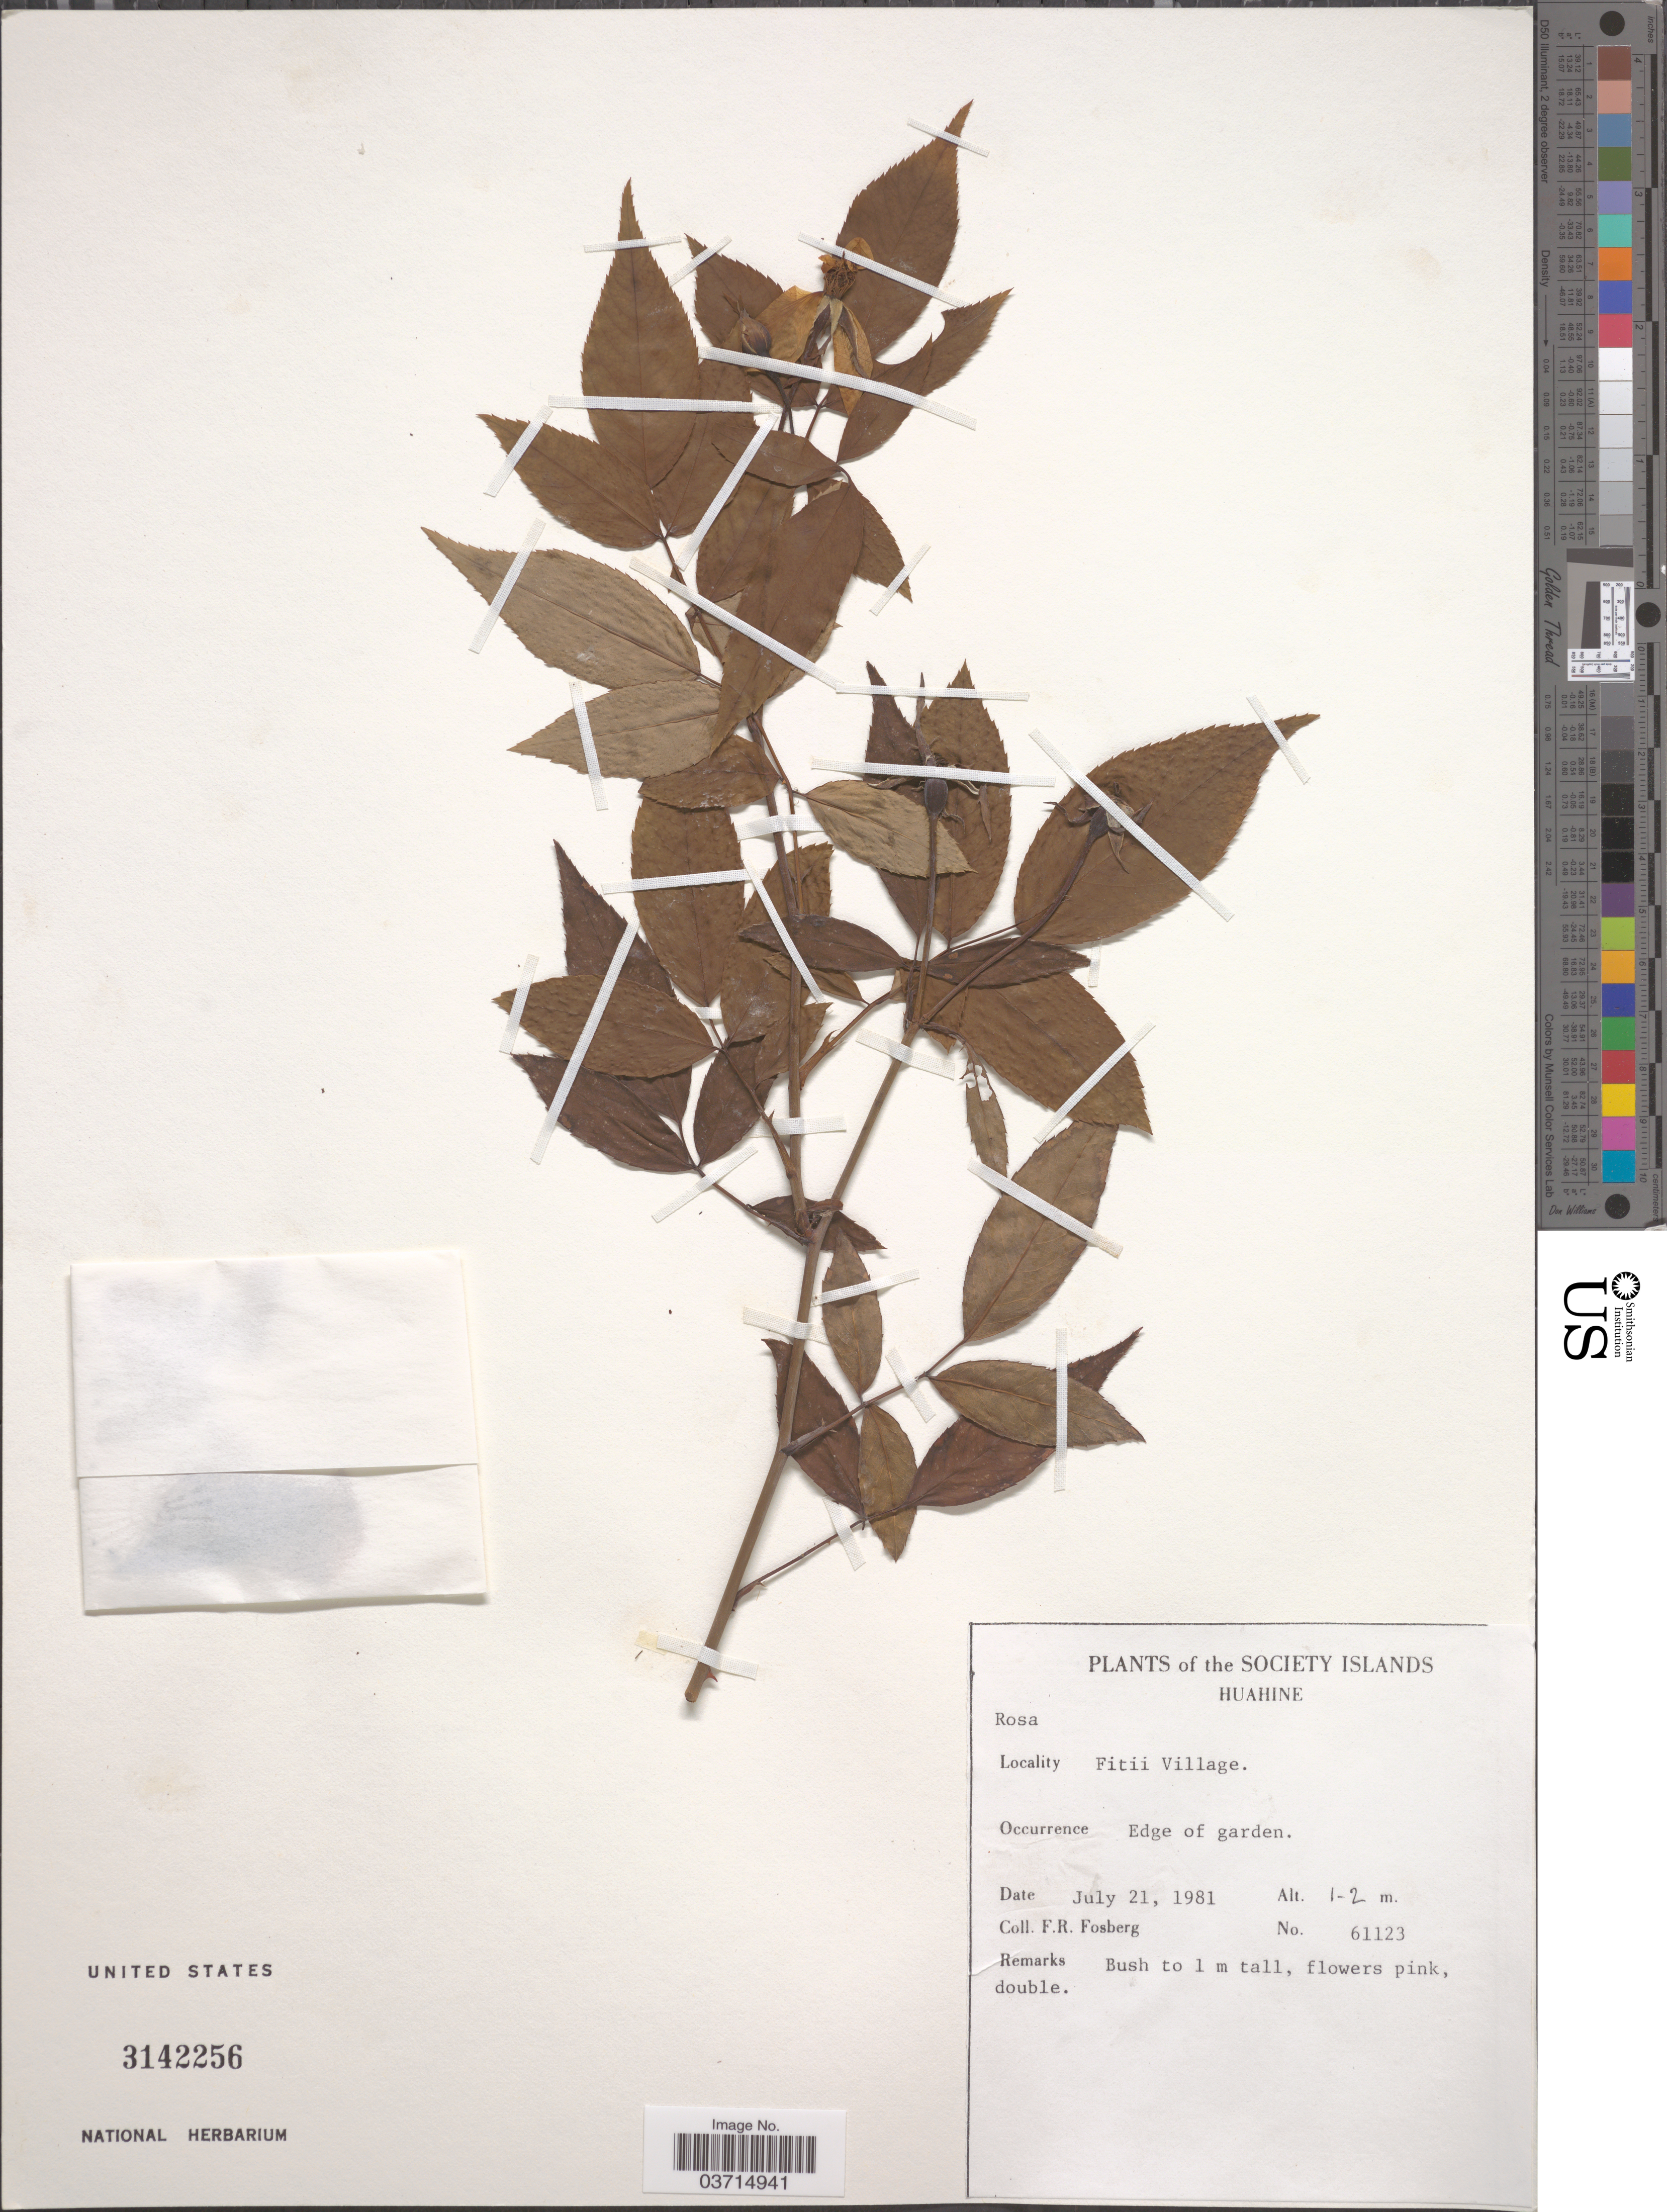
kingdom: Plantae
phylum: Tracheophyta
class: Magnoliopsida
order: Rosales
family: Rosaceae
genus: Rosa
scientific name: Rosa sp.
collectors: F. R. Fosberg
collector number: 61123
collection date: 1981-07-21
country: French Polynesia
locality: Society Islands. Huahine. Fitii Village.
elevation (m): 1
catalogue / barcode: US 3142256